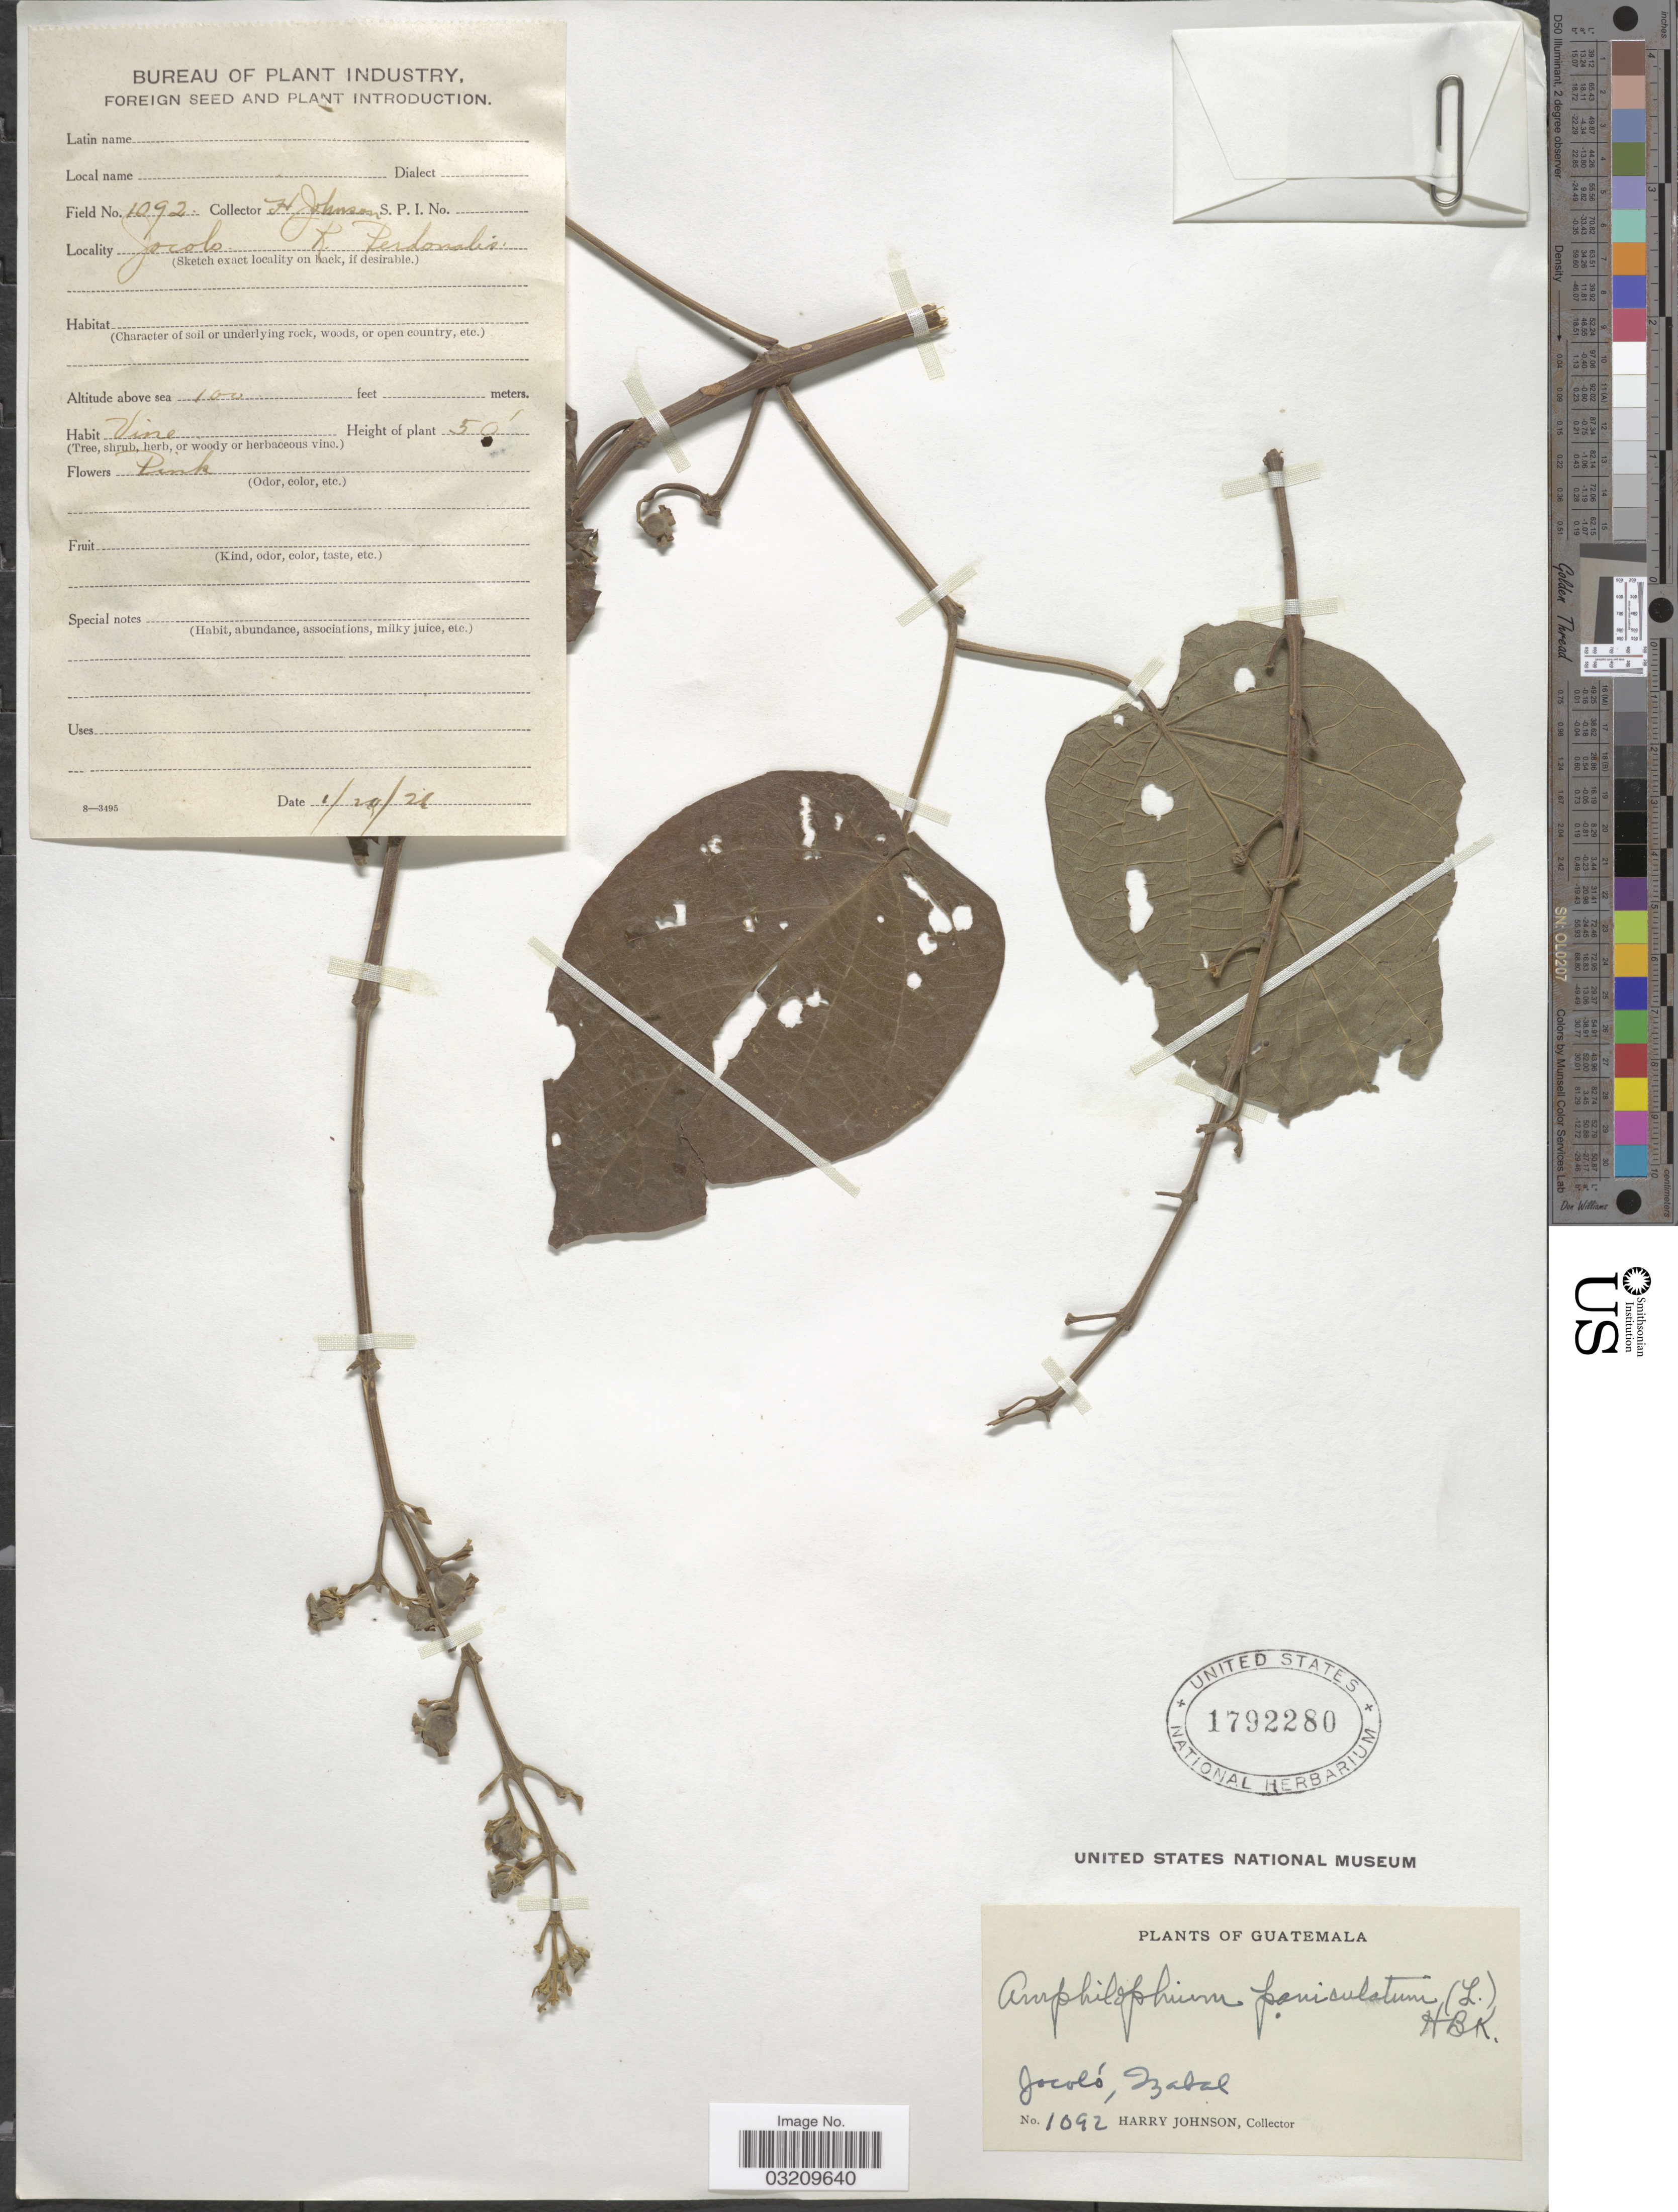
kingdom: Plantae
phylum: Tracheophyta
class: Magnoliopsida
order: Lamiales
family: Bignoniaceae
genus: Amphilophium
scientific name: Amphilophium paniculatum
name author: (L.) Kunth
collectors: H. Johnson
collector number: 1092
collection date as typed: Transcribed d/m/y: 20/1/26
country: Guatemala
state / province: Izabal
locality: Jocoló. R. Perdonalis.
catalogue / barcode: US 1792280